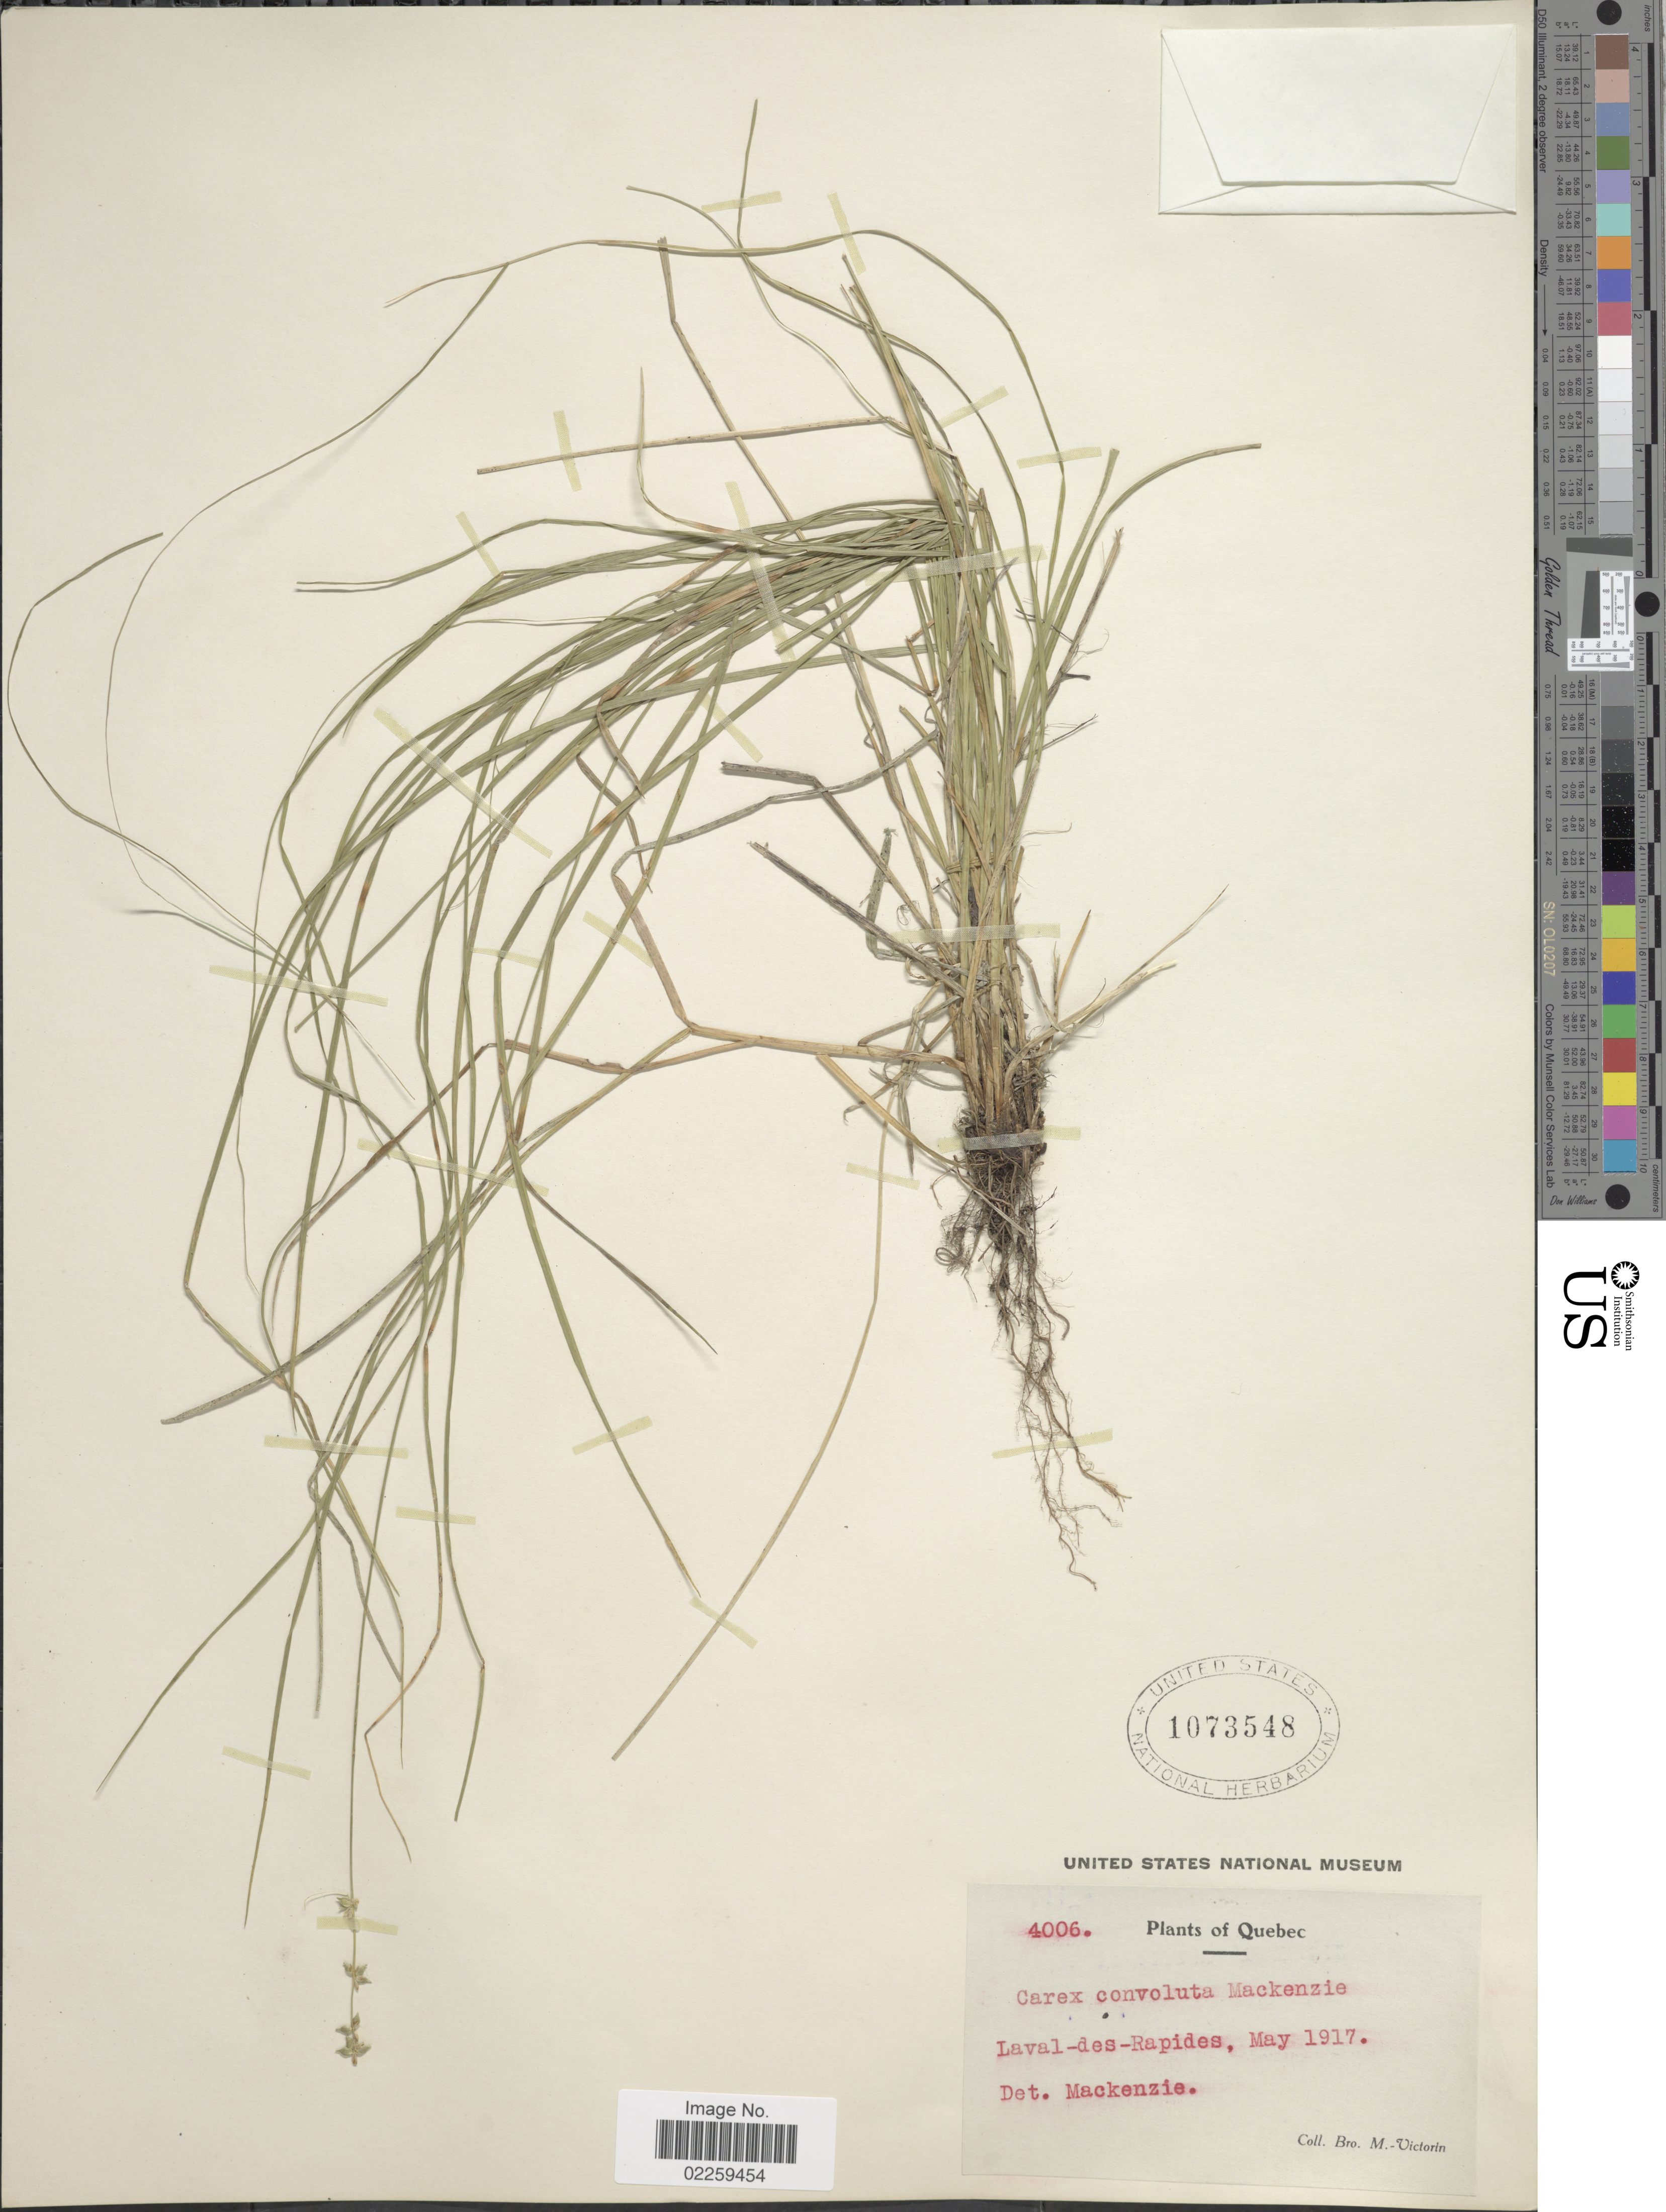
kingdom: Plantae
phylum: Tracheophyta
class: Liliopsida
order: Poales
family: Cyperaceae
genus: Carex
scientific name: Carex rosea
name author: Willd.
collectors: Fr. Marie-Victorin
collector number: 4006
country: Canada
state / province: Quebec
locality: Quebec, Laval-des-Rapides.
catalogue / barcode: US 1073548